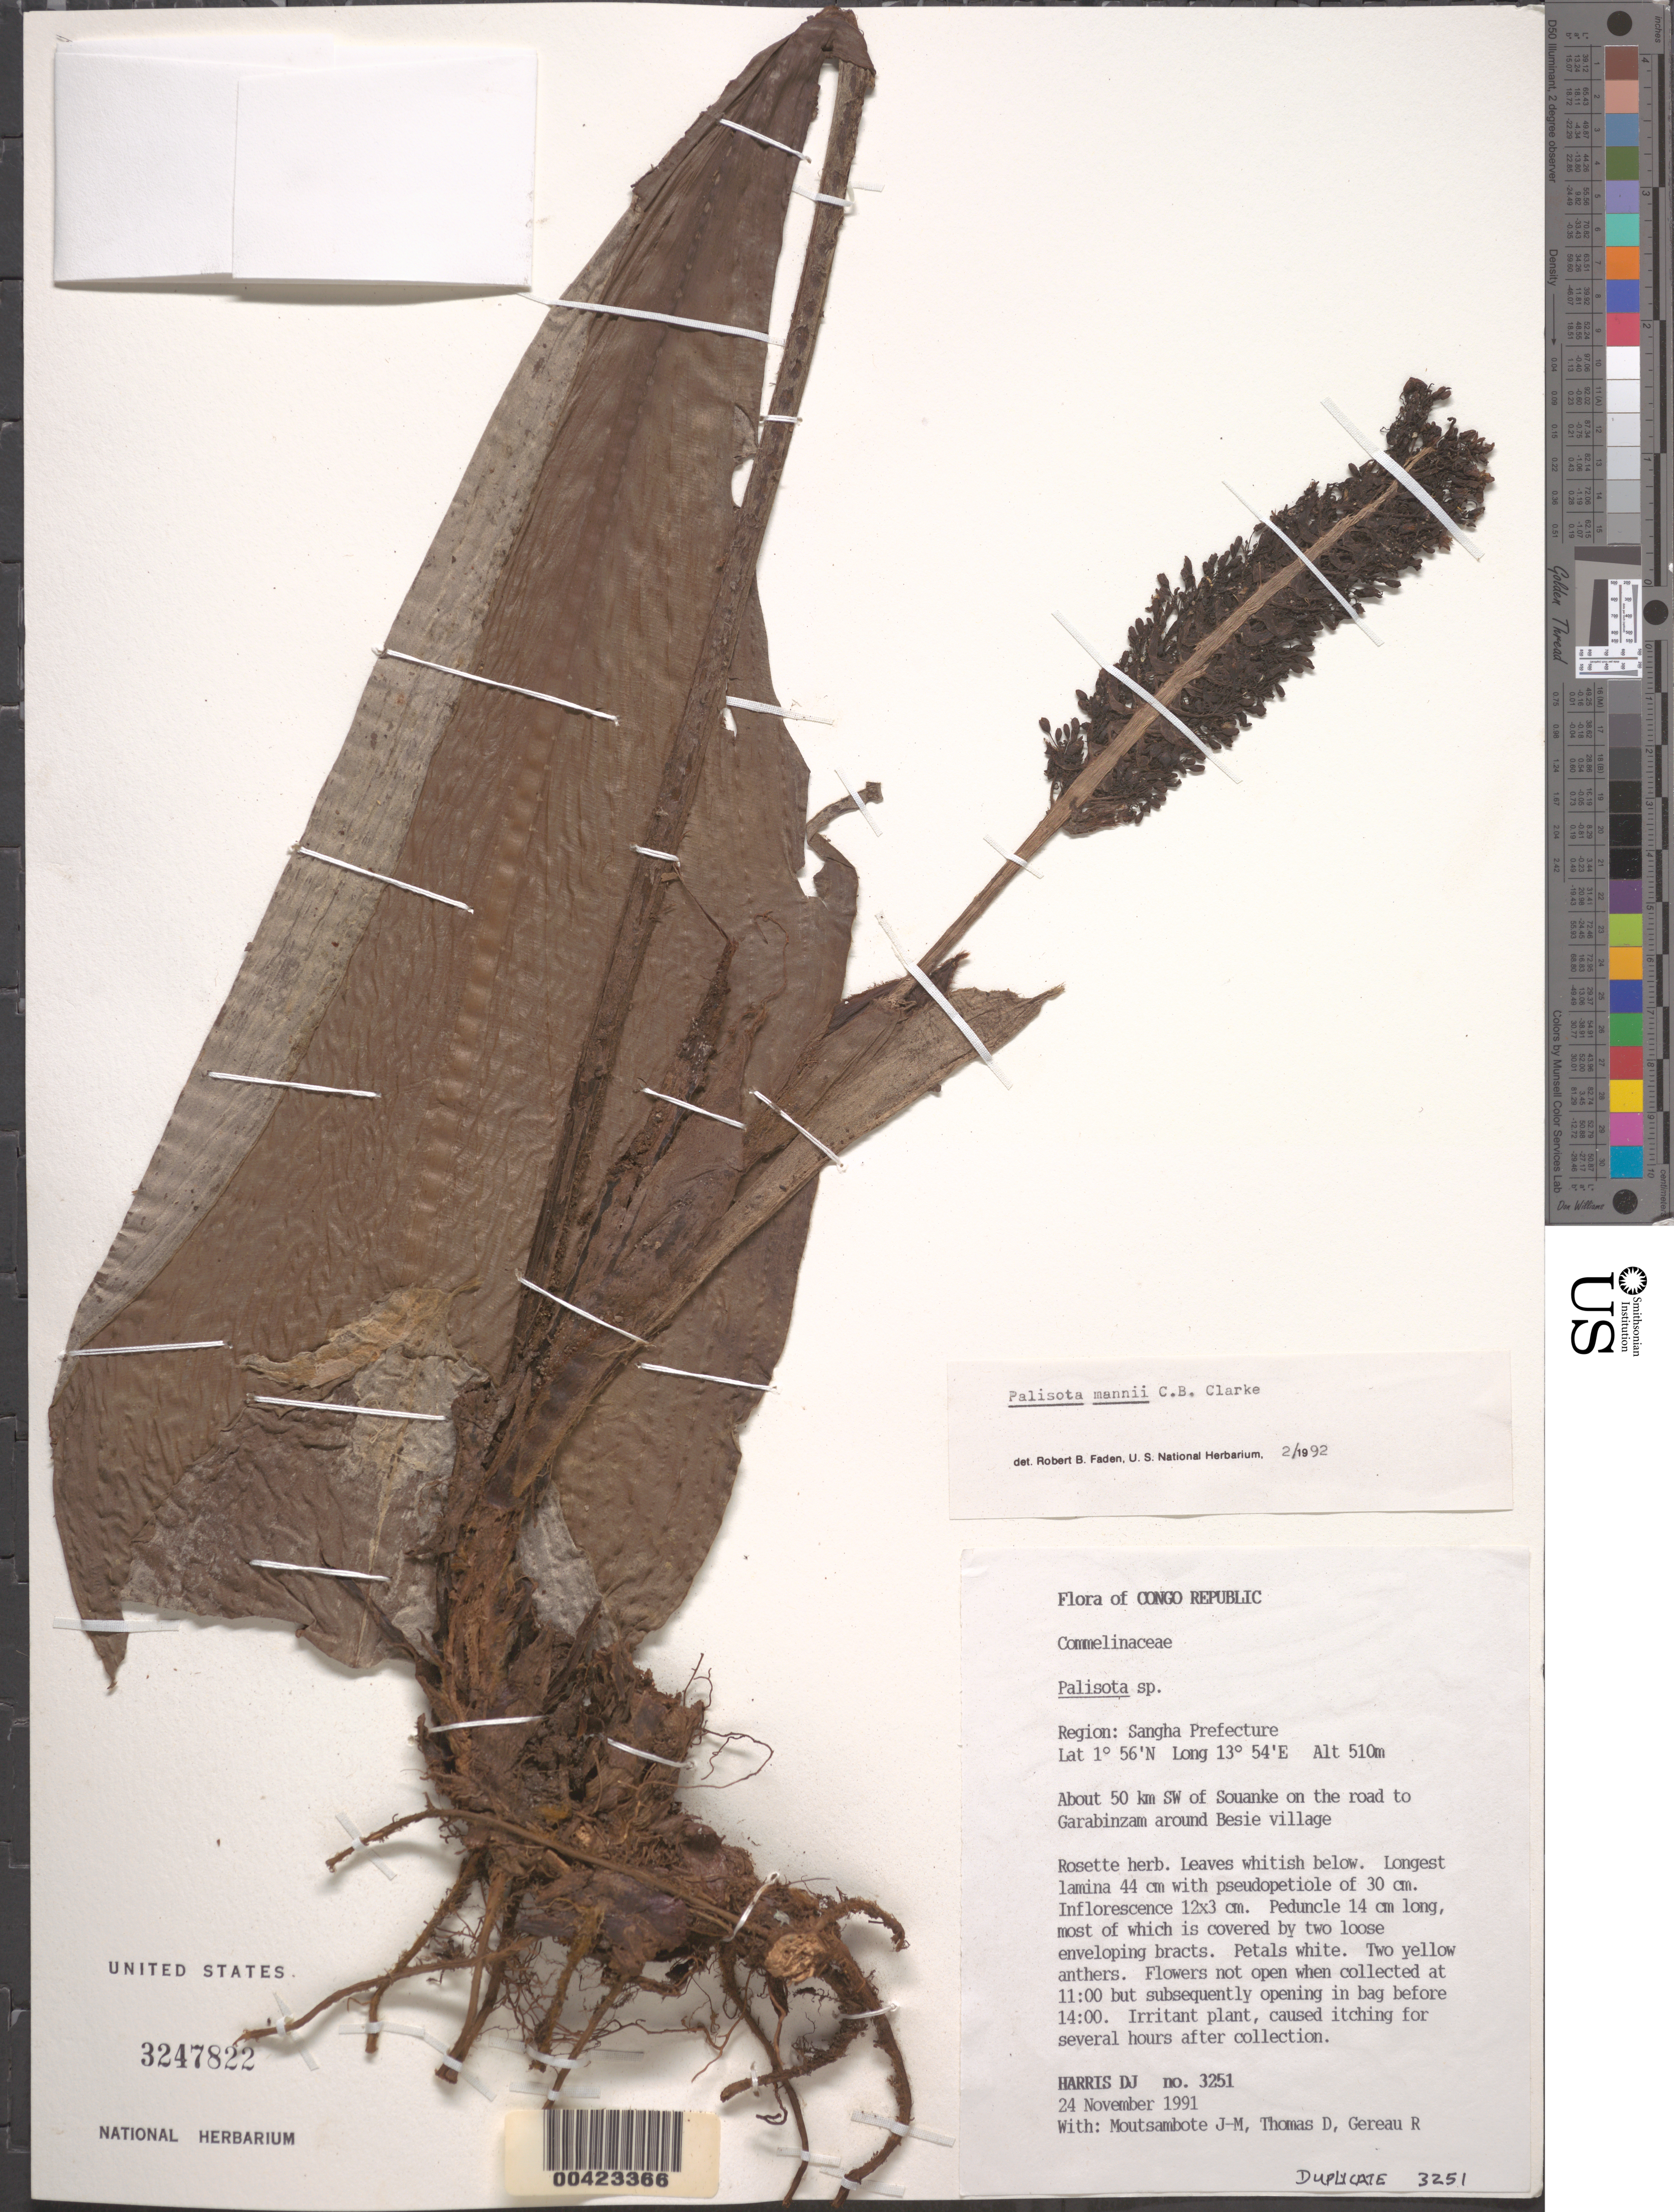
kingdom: Plantae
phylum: Tracheophyta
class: Liliopsida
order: Commelinales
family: Commelinaceae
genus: Palisota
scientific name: Palisota mannii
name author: C.B. Clarke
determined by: Faden, Robert B., (US), Smithsonian Institution - National Museum of Natural History (UNITED STATES)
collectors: D. J. Harris, J. Moutsambote, D. Thomas & R. E. Gereau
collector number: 3251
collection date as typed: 24 Nov 1991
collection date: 1991-11-24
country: Congo, Republic of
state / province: Sangha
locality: SW of Souanke on road to Garabinzam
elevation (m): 510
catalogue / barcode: US 3247822